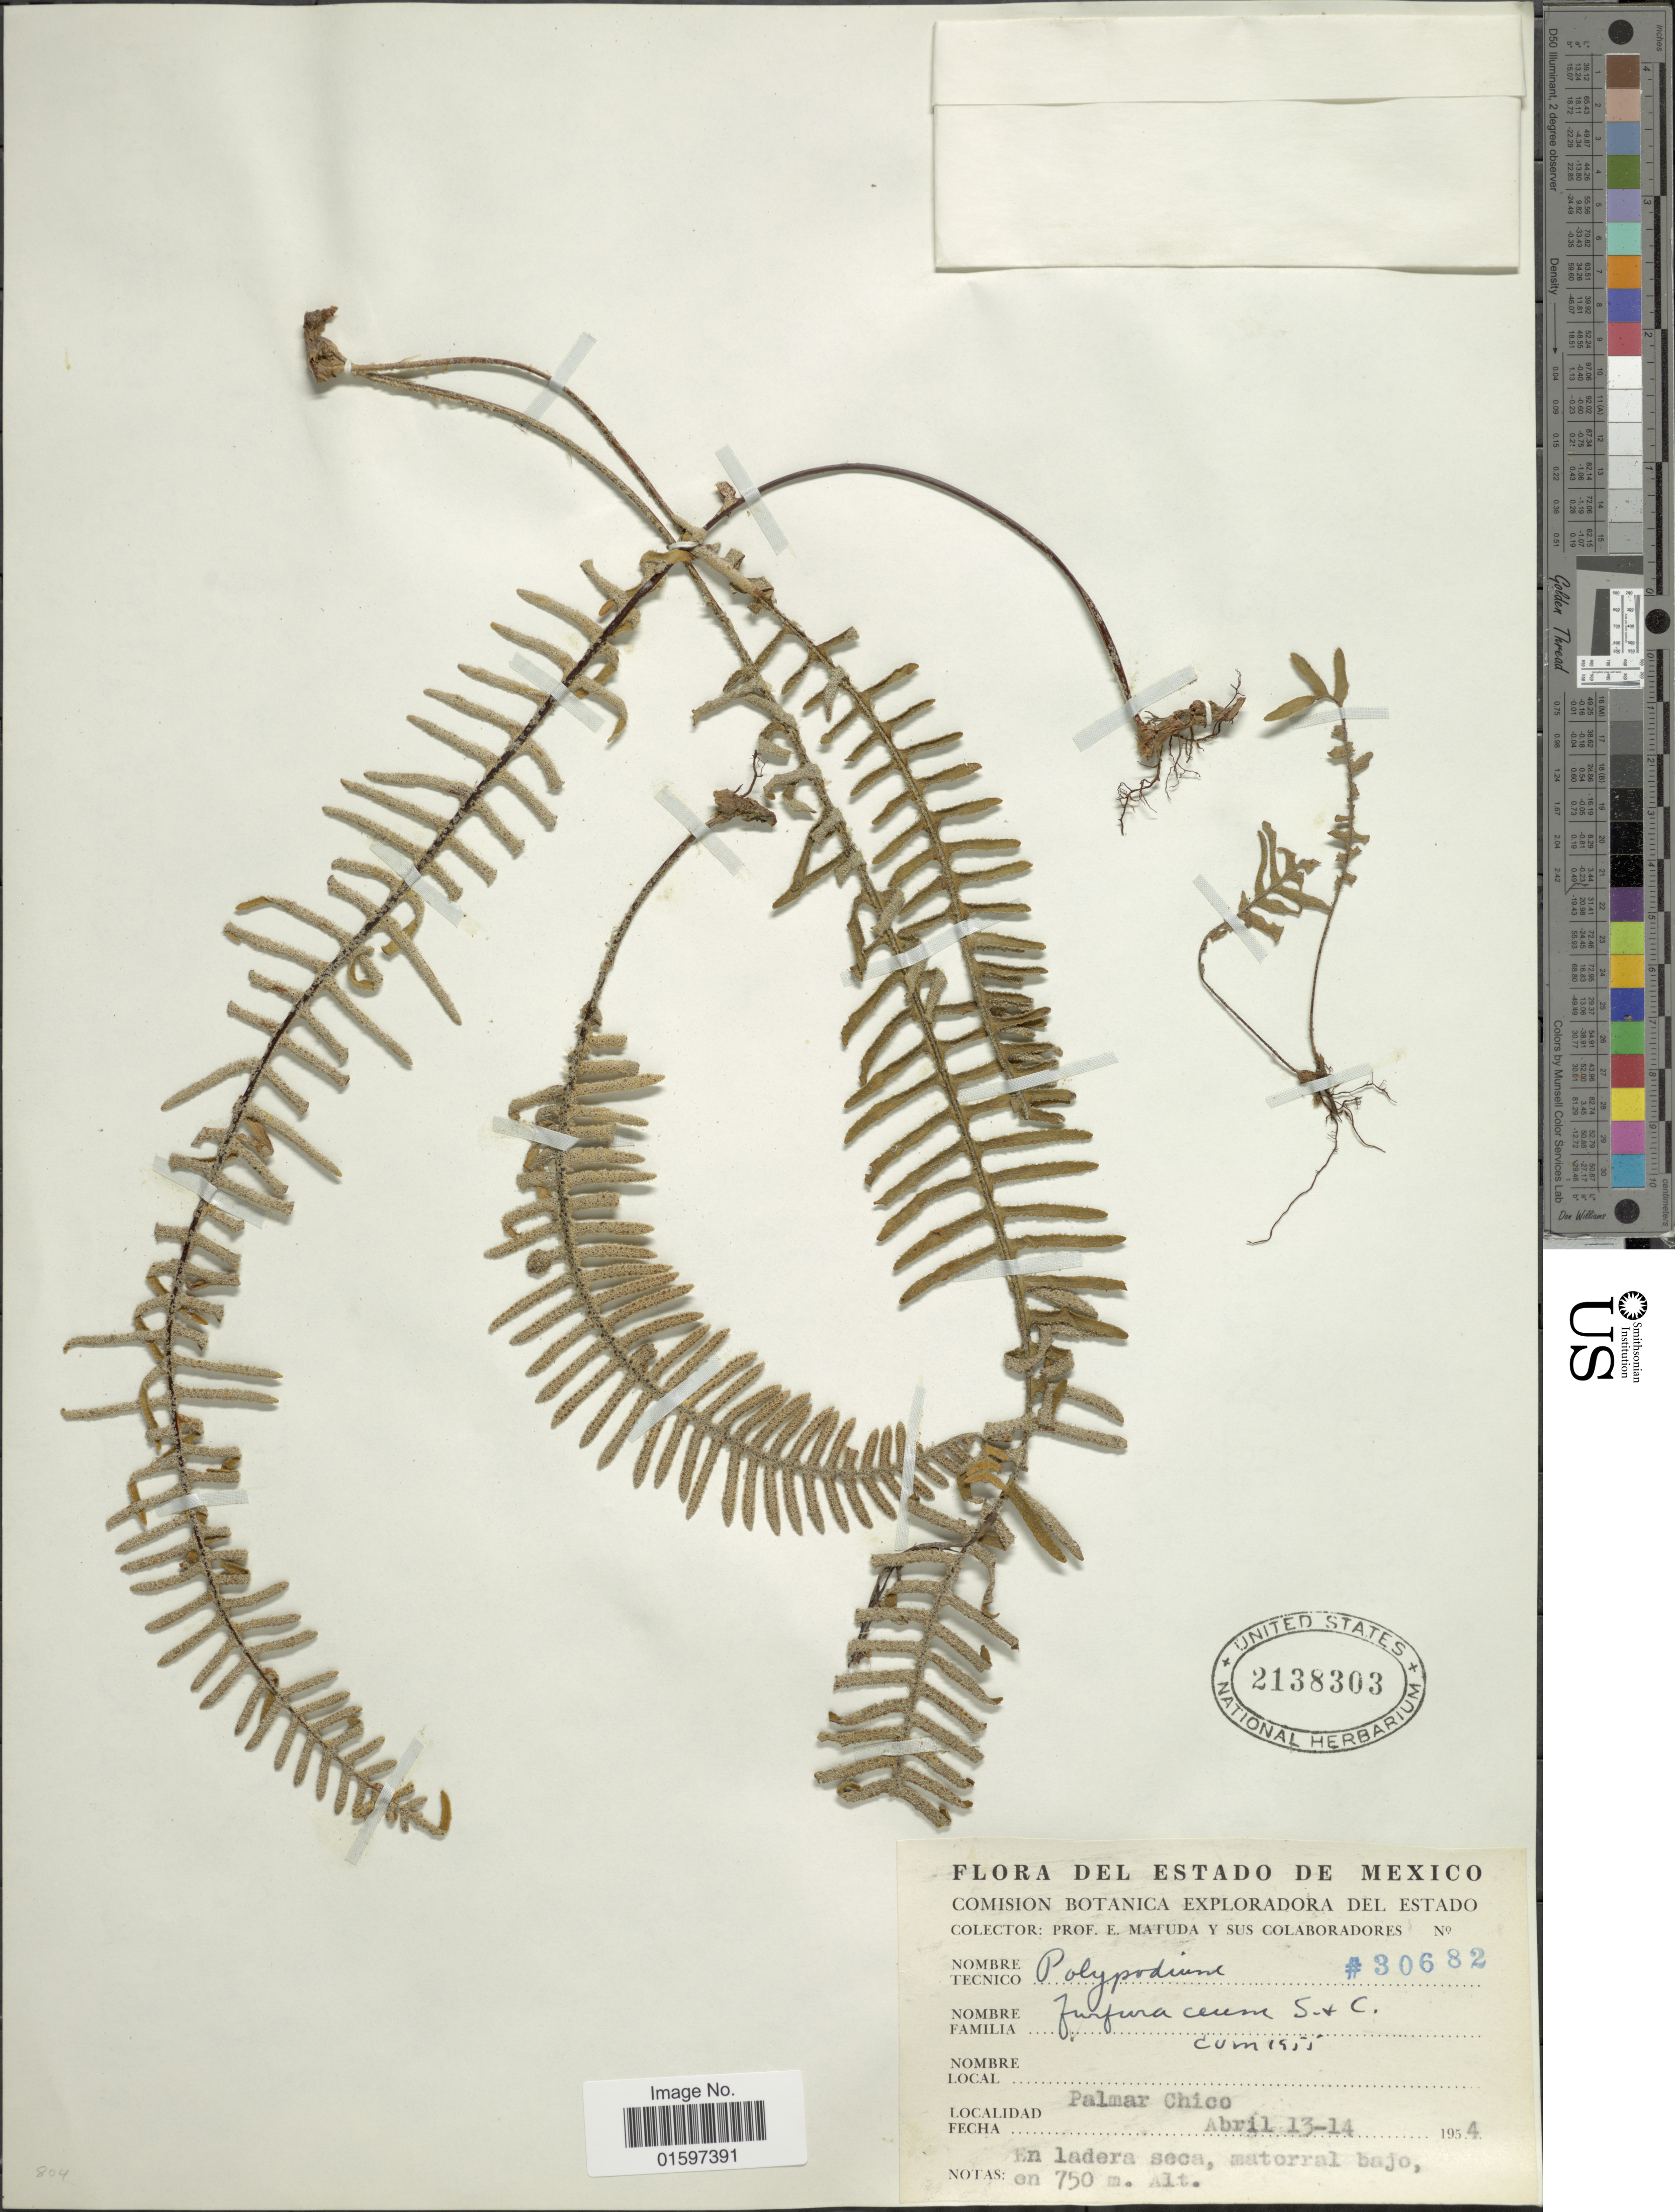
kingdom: Plantae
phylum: Tracheophyta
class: Polypodiopsida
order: Polypodiales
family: Polypodiaceae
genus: Pleopeltis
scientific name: Pleopeltis furfuracea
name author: (Schltdl. & Cham.) A.R. Sm. & Tejero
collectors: E. Matuda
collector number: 30682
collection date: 1954-04-13/1954-04-14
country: Mexico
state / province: México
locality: Del estado del Mexico, palmar Chico, en ladera seca, matorral bajo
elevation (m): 750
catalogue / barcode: US 2138303